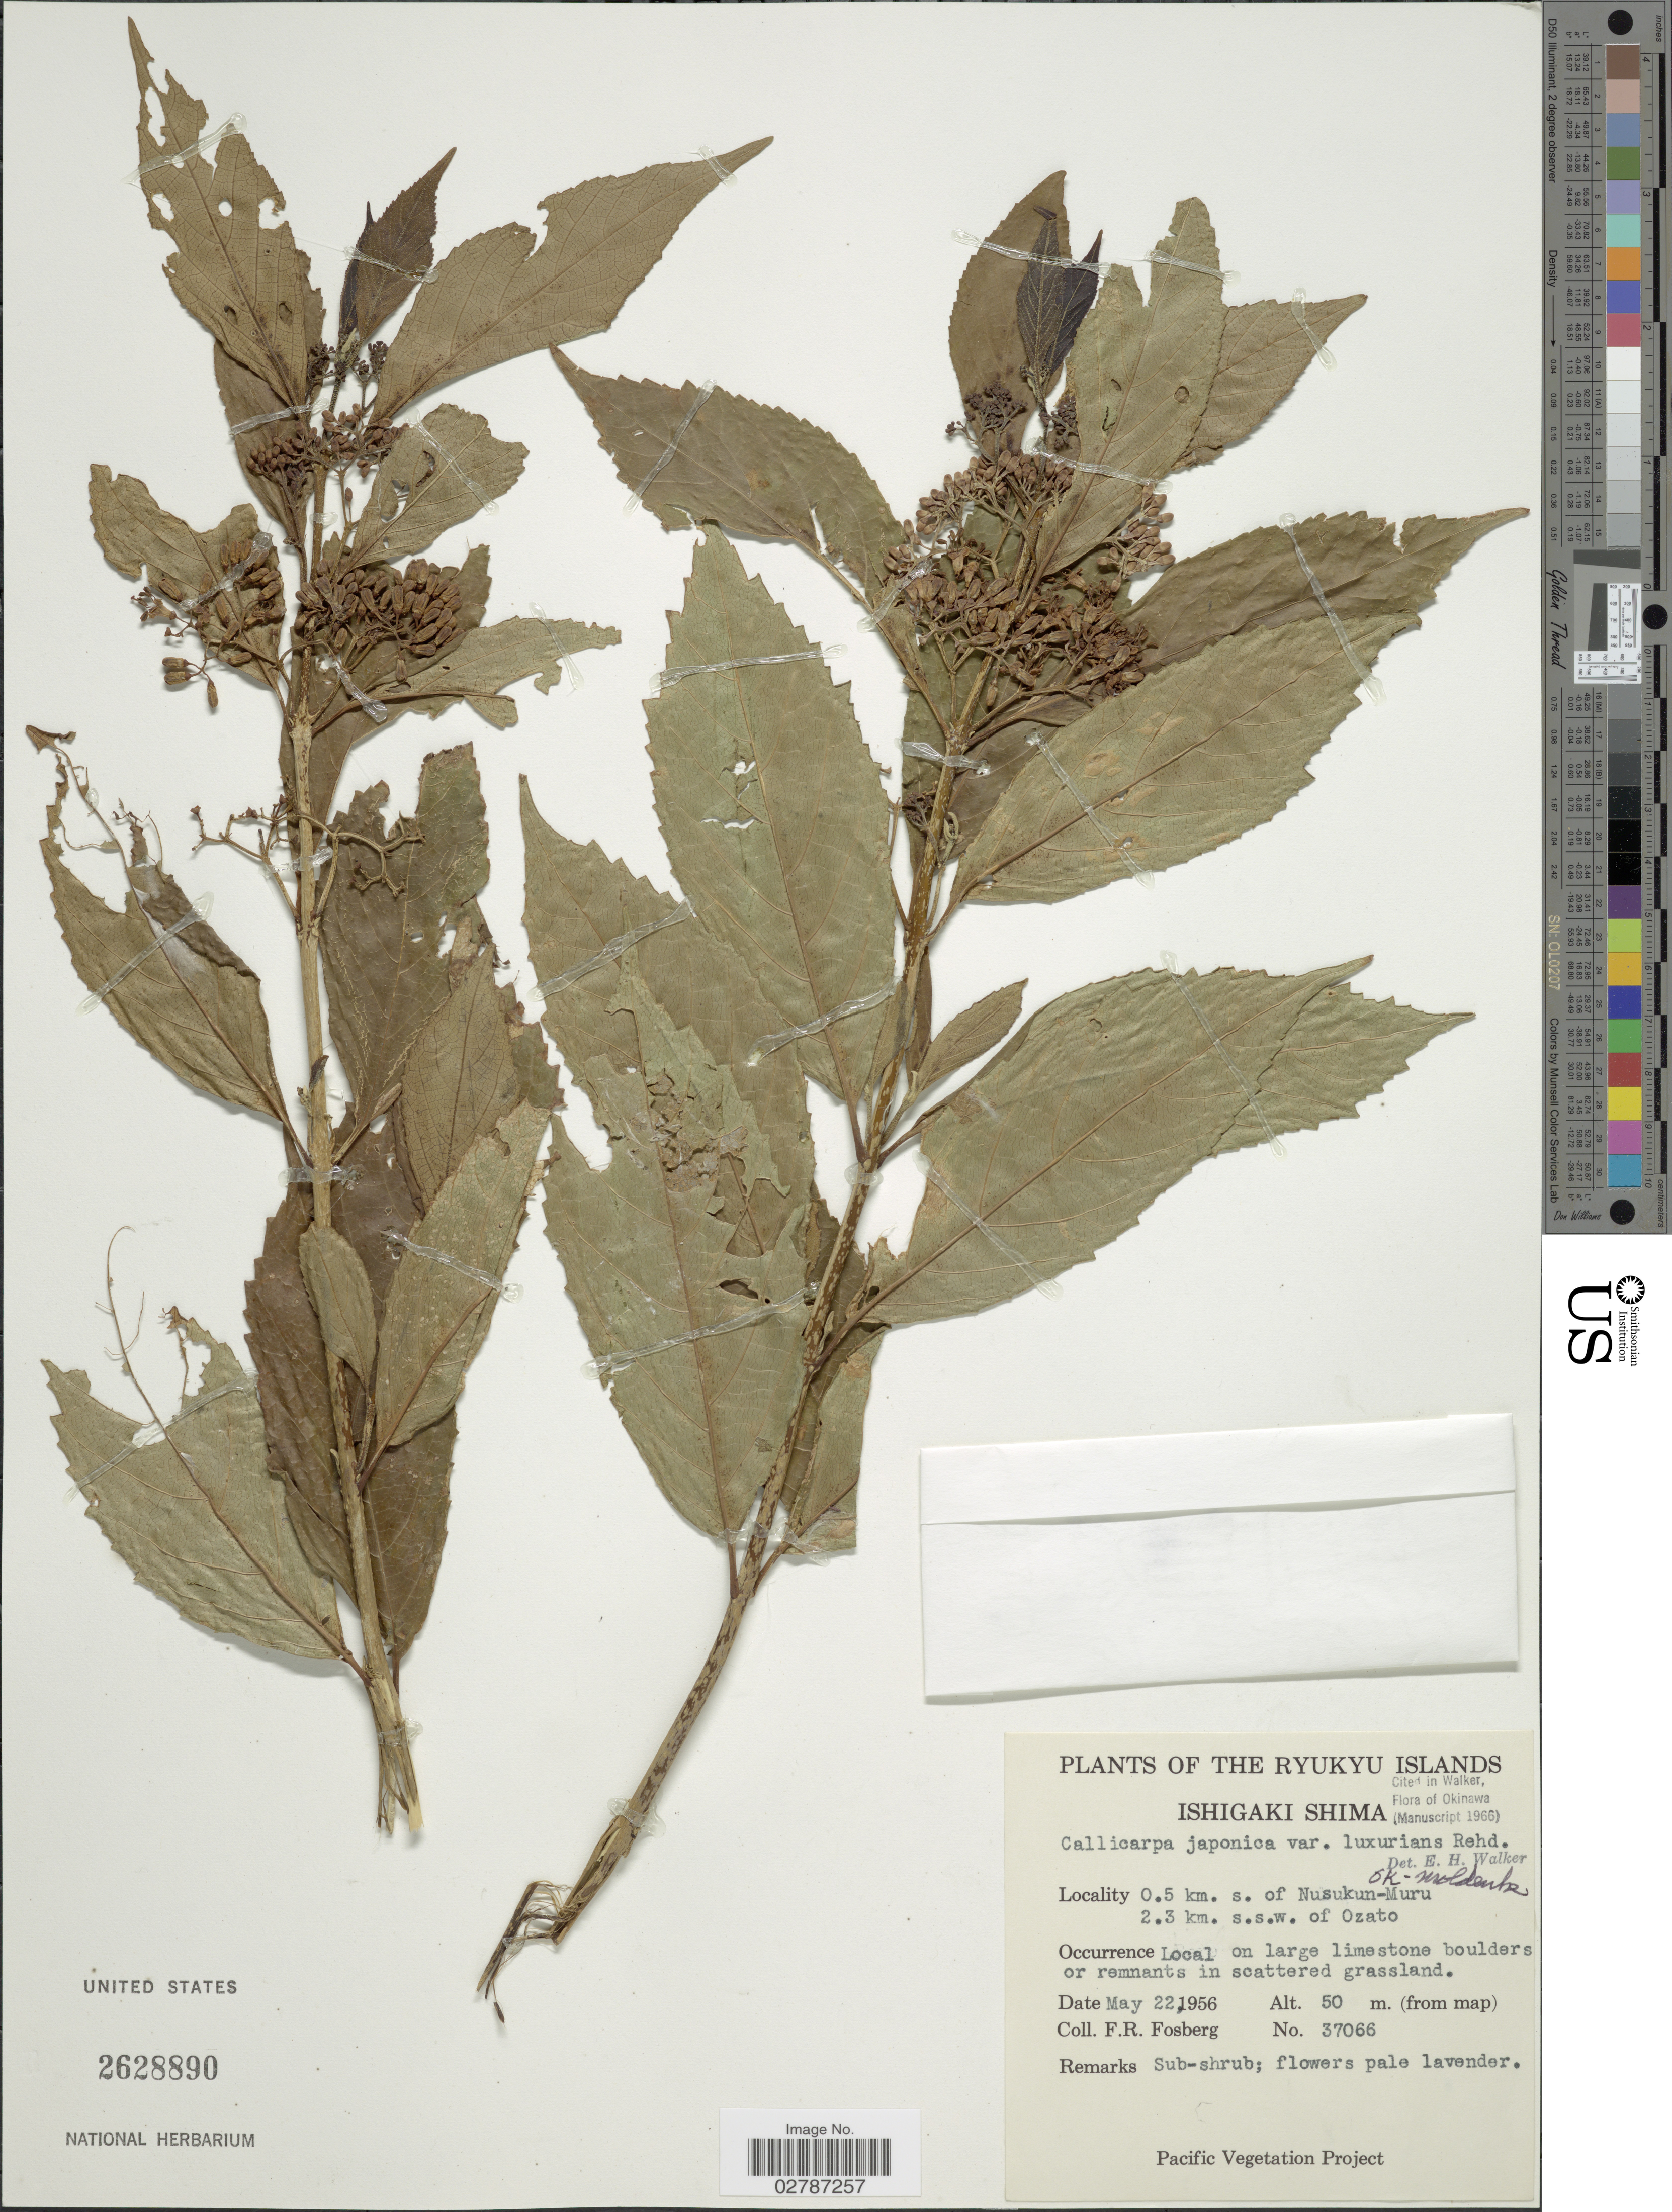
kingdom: Plantae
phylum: Tracheophyta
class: Magnoliopsida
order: Lamiales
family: Lamiaceae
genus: Callicarpa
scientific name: Callicarpa japonica var. luxurians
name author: Rehder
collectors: F. R. Fosberg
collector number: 37066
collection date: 1956-05-22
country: Japan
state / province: Okinawa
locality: Ryukyu Islands. Ishigaki Shima. 0.5 km. s. of Nusukun-Muru. 2.3 km. s.s.w. of Ozato.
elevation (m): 50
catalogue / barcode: US 2628890